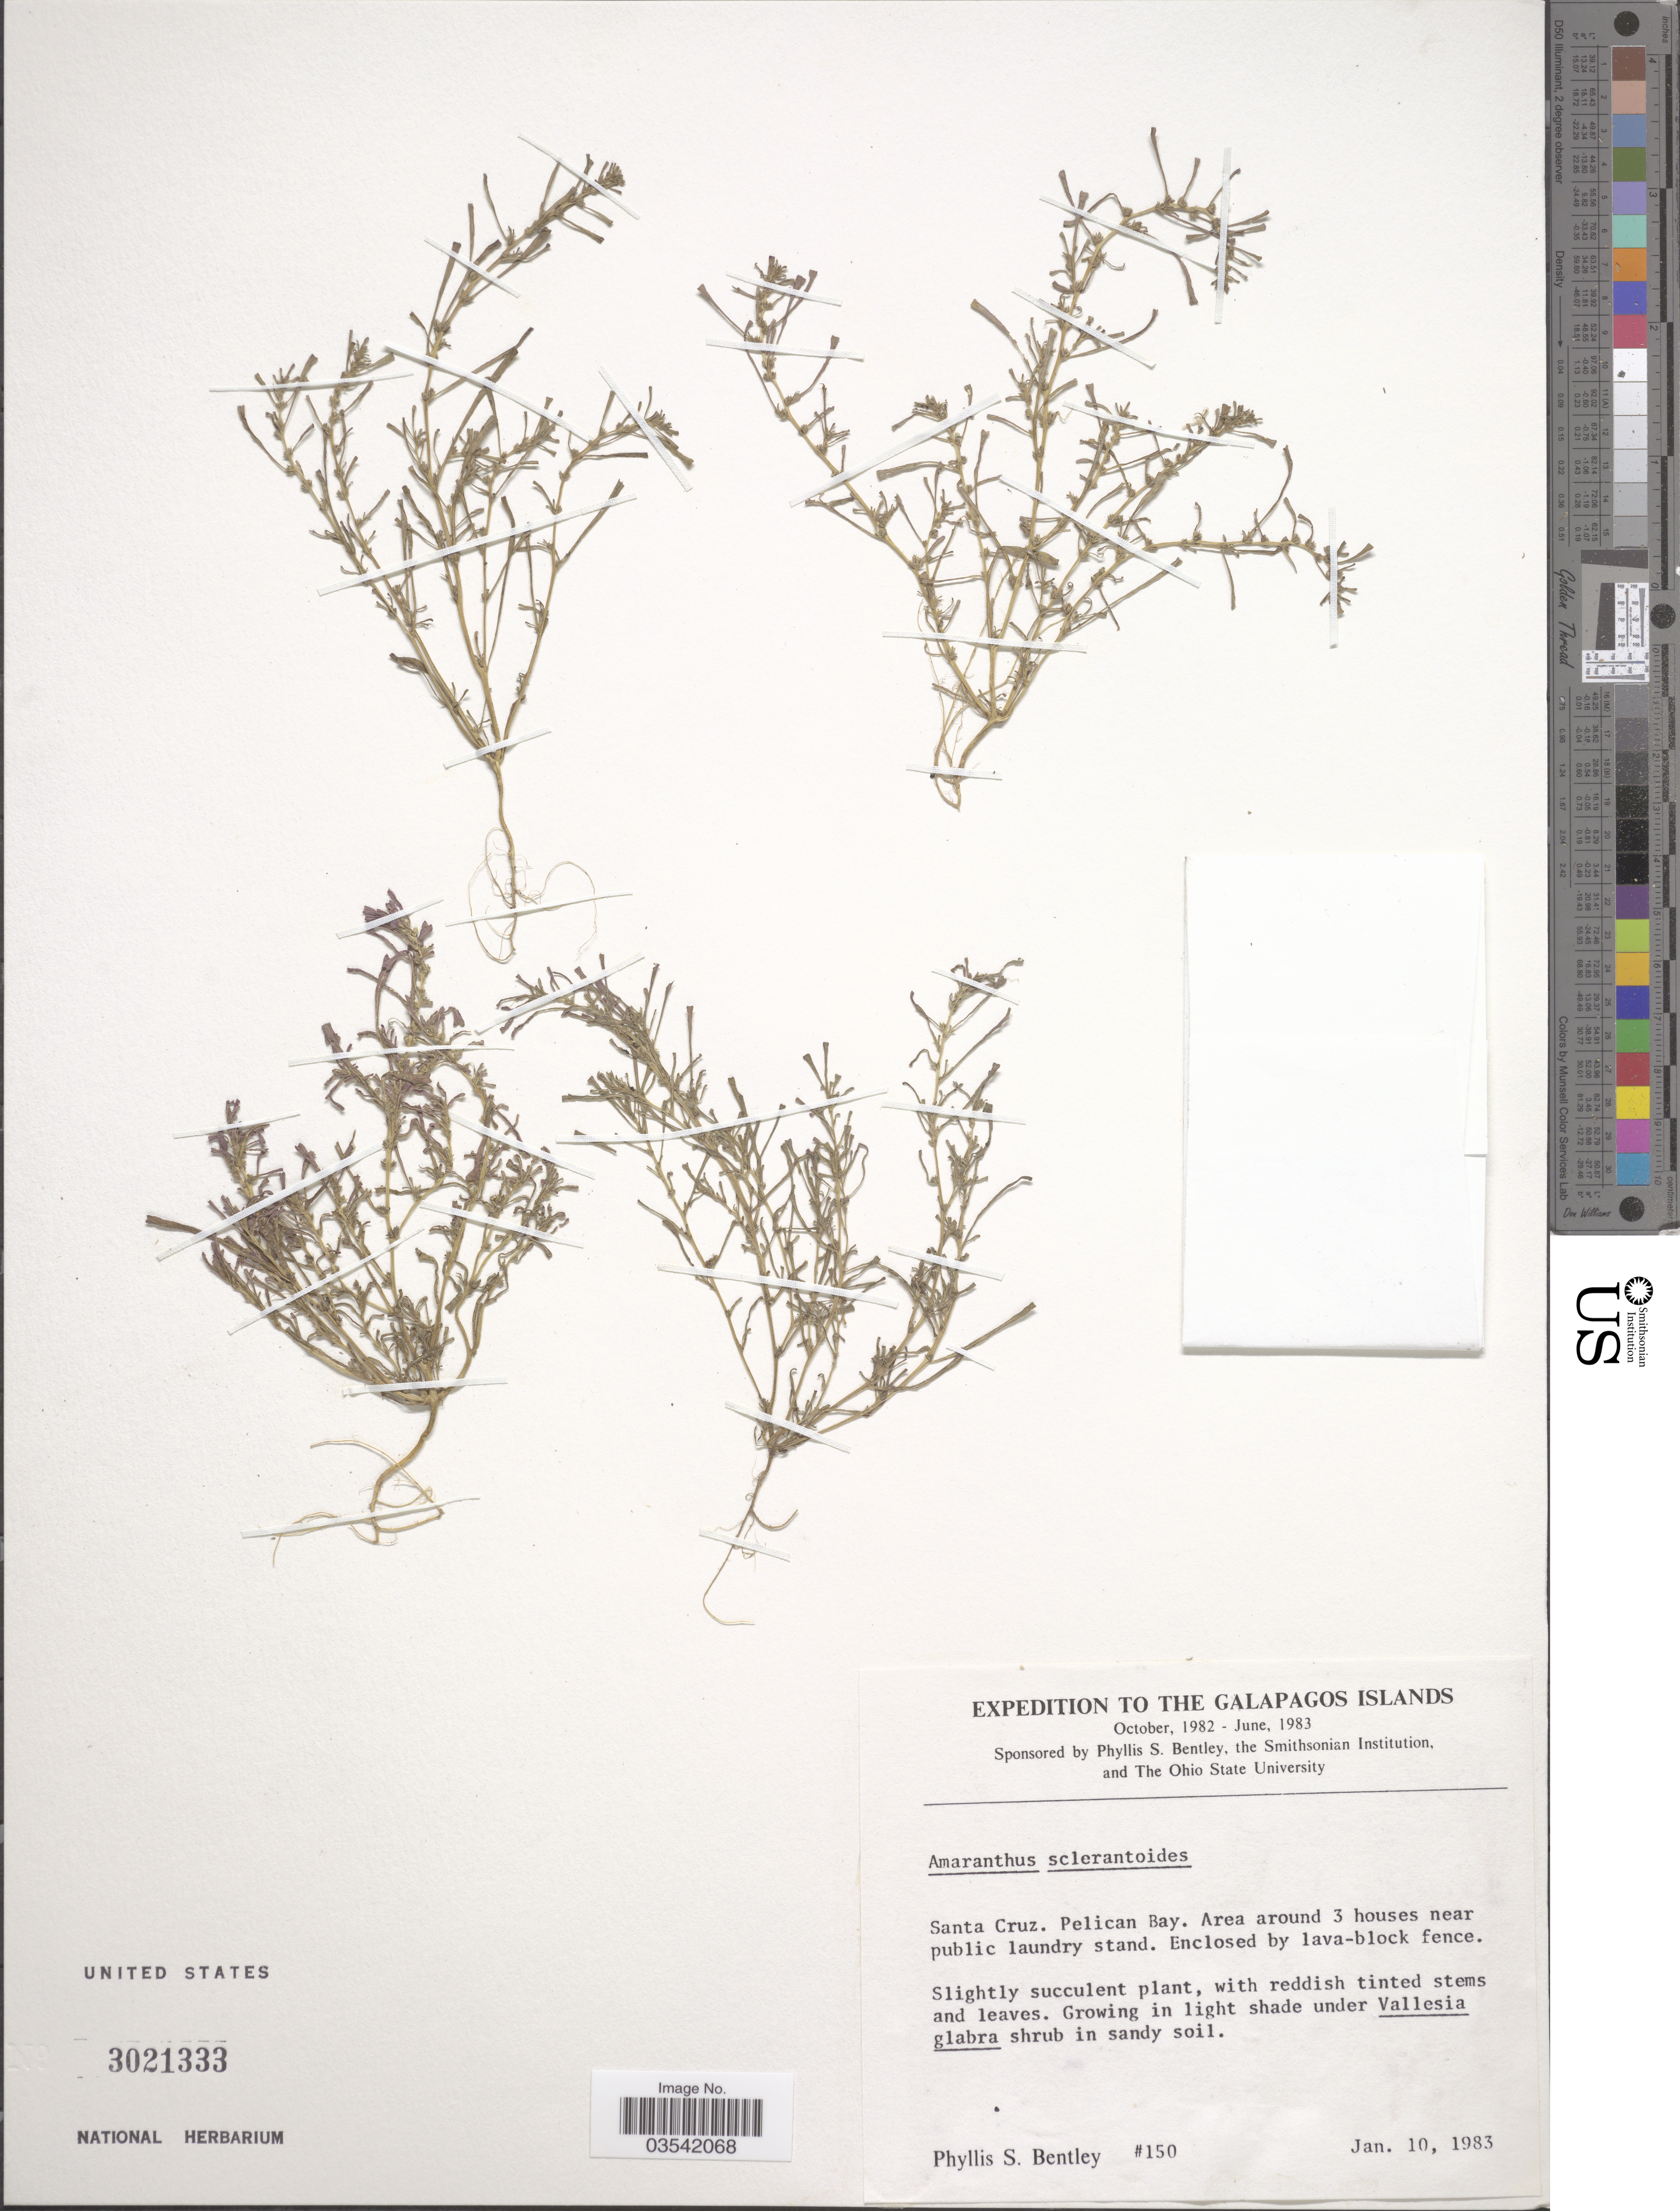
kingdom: Plantae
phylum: Tracheophyta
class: Magnoliopsida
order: Caryophyllales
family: Amaranthaceae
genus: Amaranthus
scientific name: Amaranthus sclerantoides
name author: (Andersson) Andersson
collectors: P. S. Bentley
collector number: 150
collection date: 1983-01-10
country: Ecuador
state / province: Colón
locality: Galapagos Islands. Santa Cruz, Pelican Bay. Area around 3 houses near public laundry stand.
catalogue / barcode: US 3021333